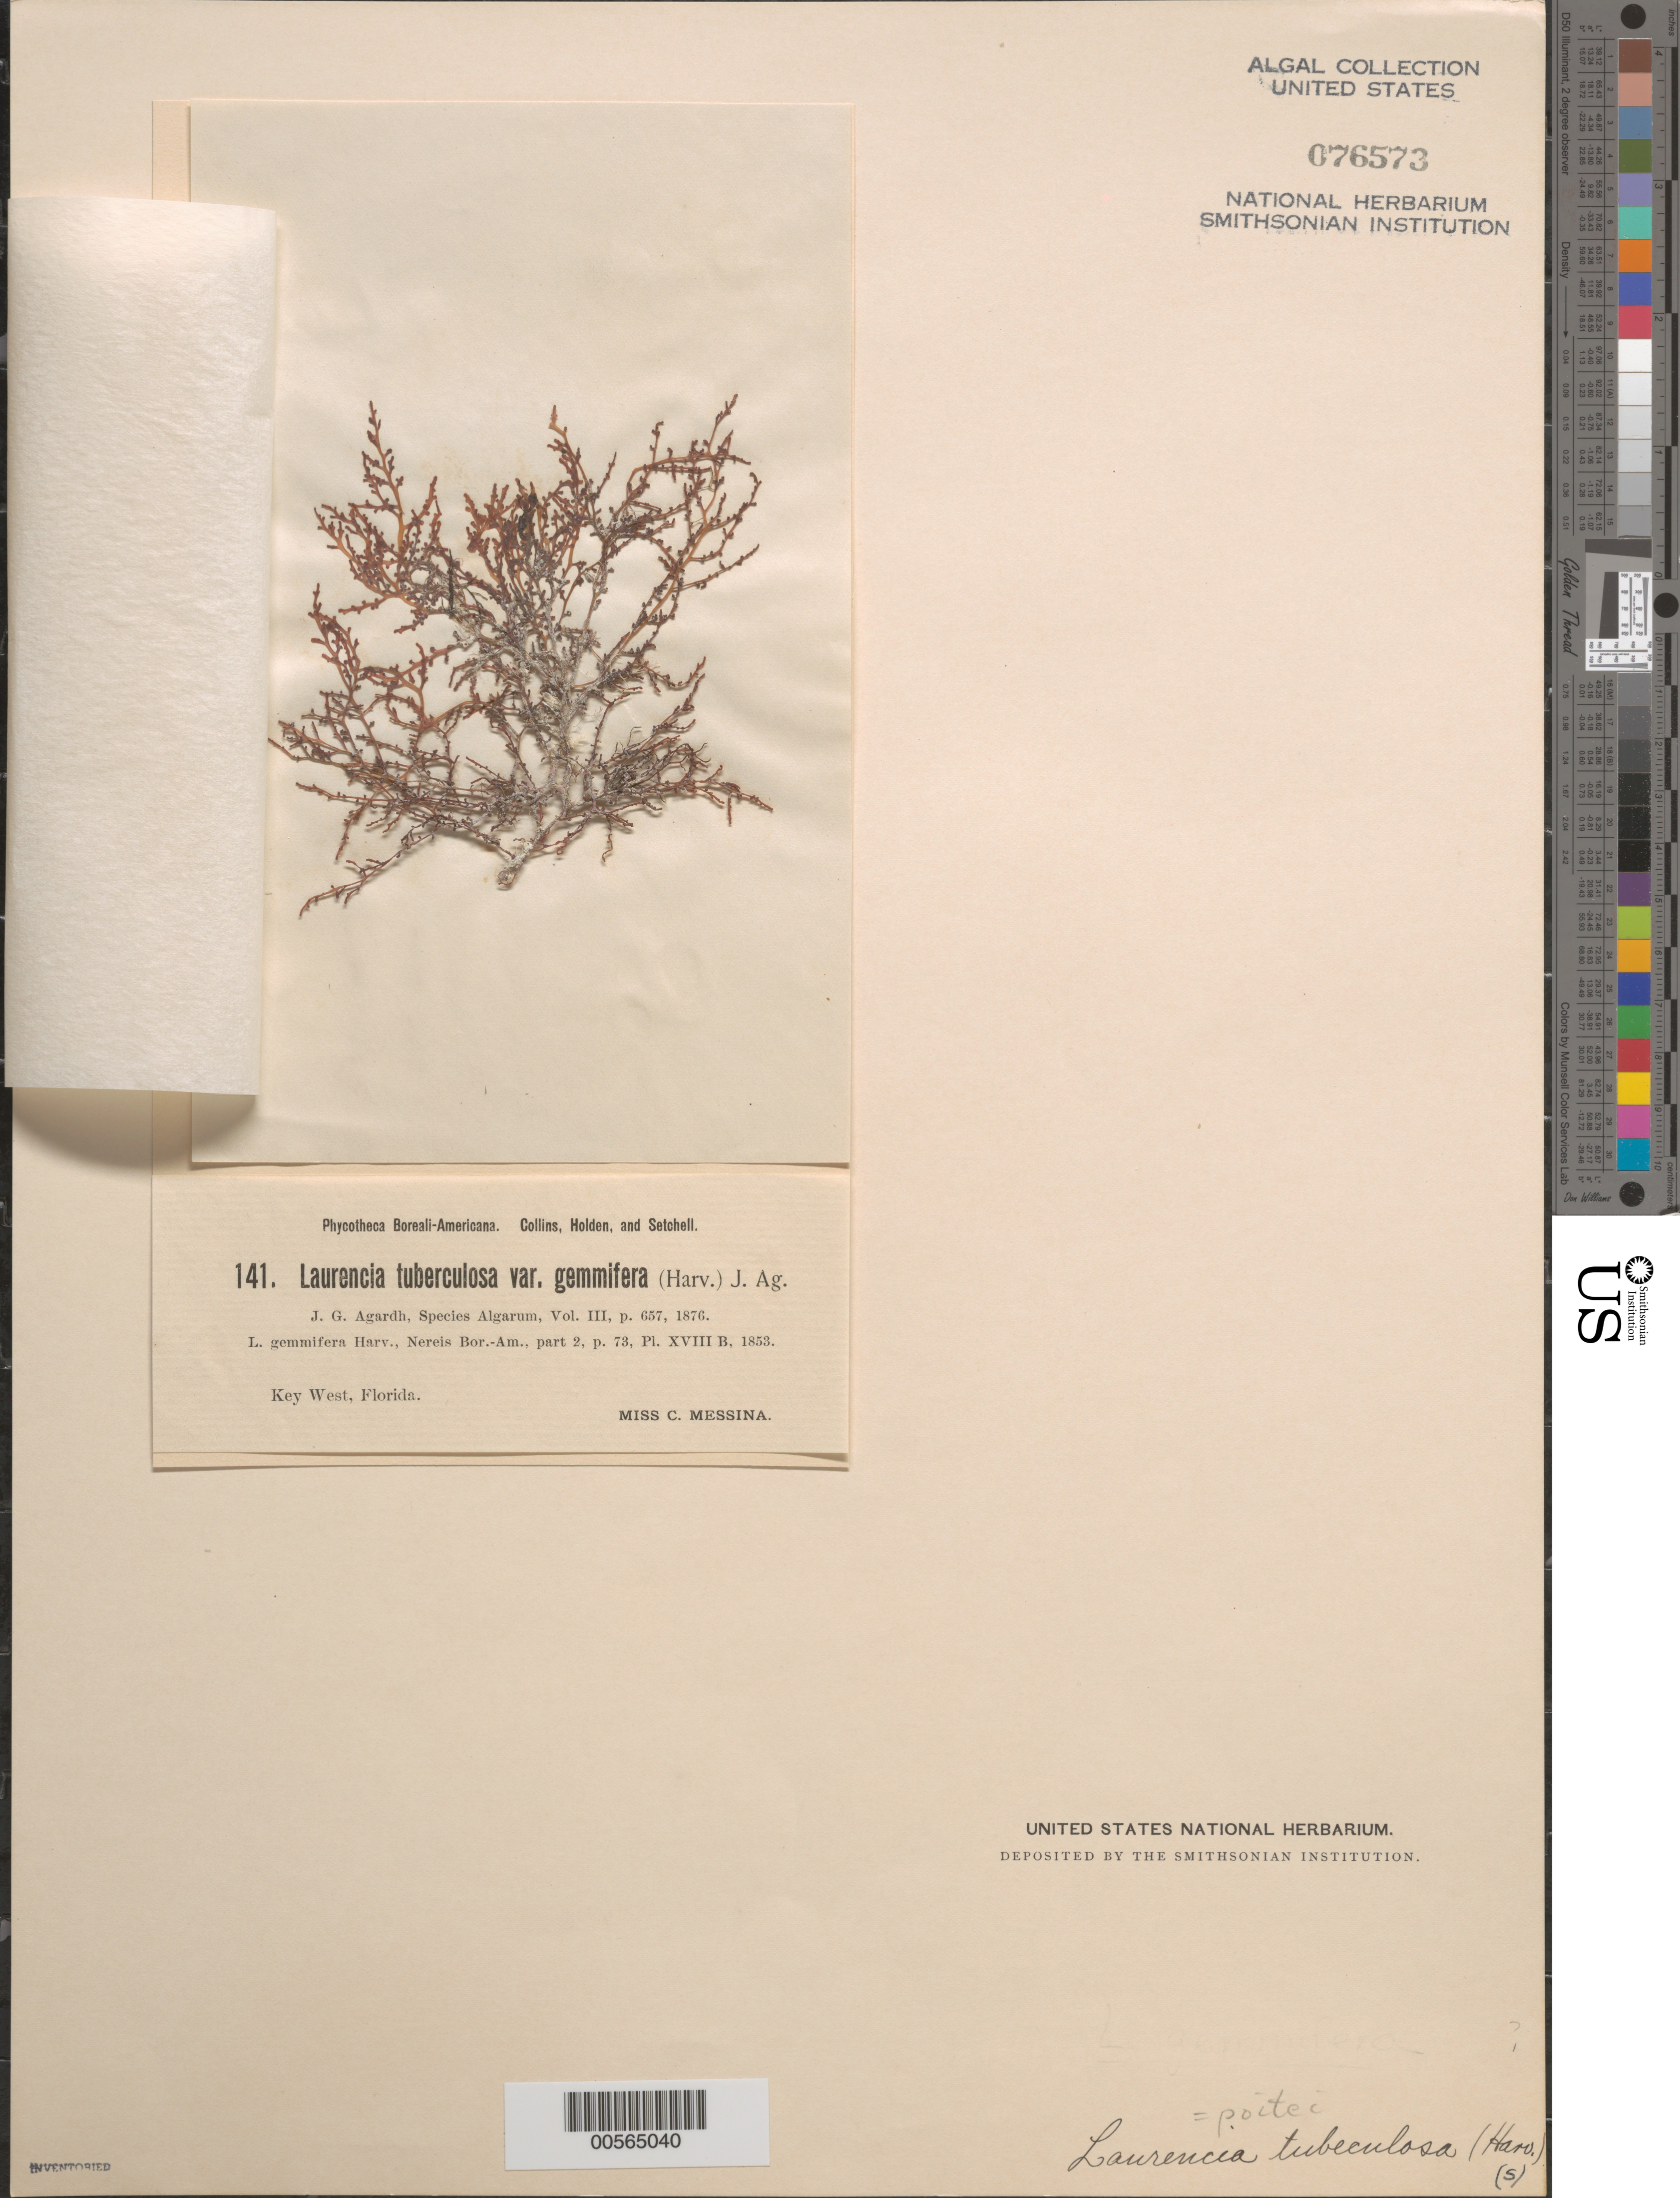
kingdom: Plantae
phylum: Rhodophyta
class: Florideophyceae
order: Ceramiales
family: Rhodomelaceae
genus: Yuzurua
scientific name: Yuzurua poiteaui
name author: (J.V.Lamouroux) Martin-Lescanne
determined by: Brooks, B. L., (BOT), Smithsonian Institution - National Museum of Natural History (UNITED STATES)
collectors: C. Messina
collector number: PB-A 141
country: United States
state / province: Florida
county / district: Monroe County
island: Key West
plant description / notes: Collins, Holden & Setchell, Phycotheca Boreali-Americana, as Laurencia tuberculosa var. gemmifera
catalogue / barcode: US 76573